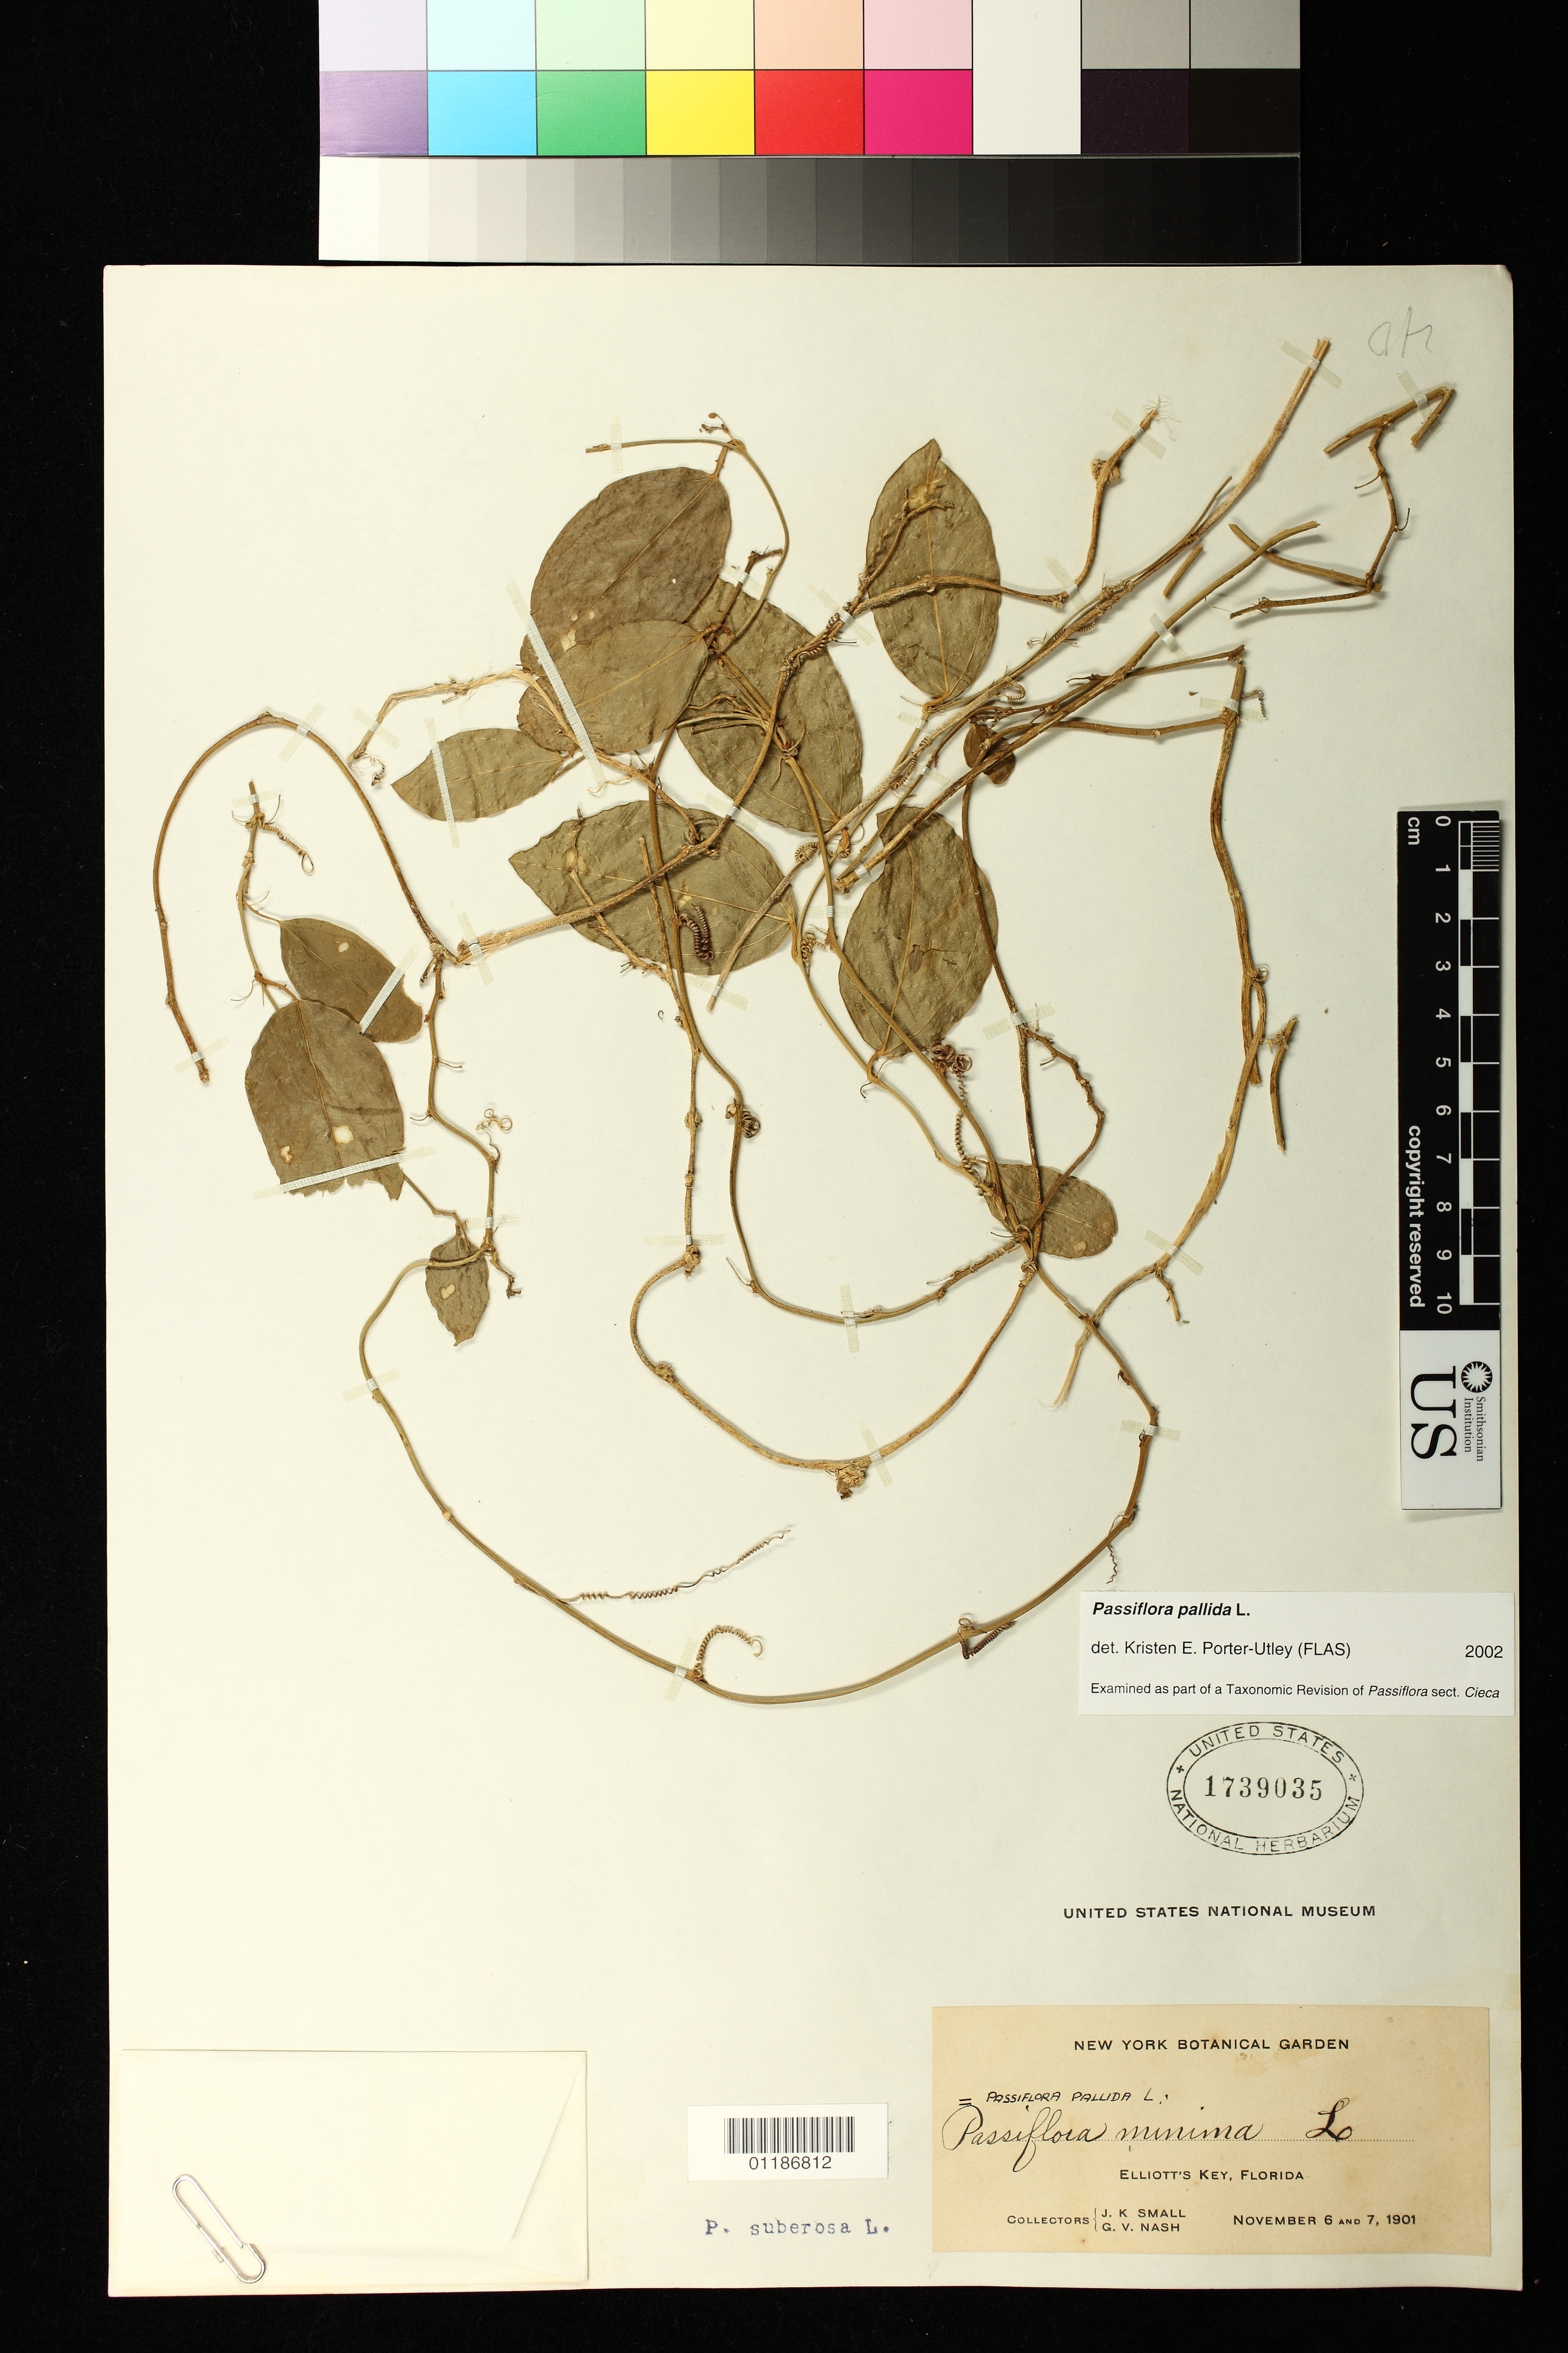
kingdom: Plantae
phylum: Tracheophyta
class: Magnoliopsida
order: Malpighiales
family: Passifloraceae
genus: Passiflora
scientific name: Passiflora pallida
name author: L.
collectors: J. K. Small & G. V. Nash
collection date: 1901-11-06/1901-11-07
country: United States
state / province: Florida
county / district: Dade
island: Elliott's Key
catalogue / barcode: US 1739035